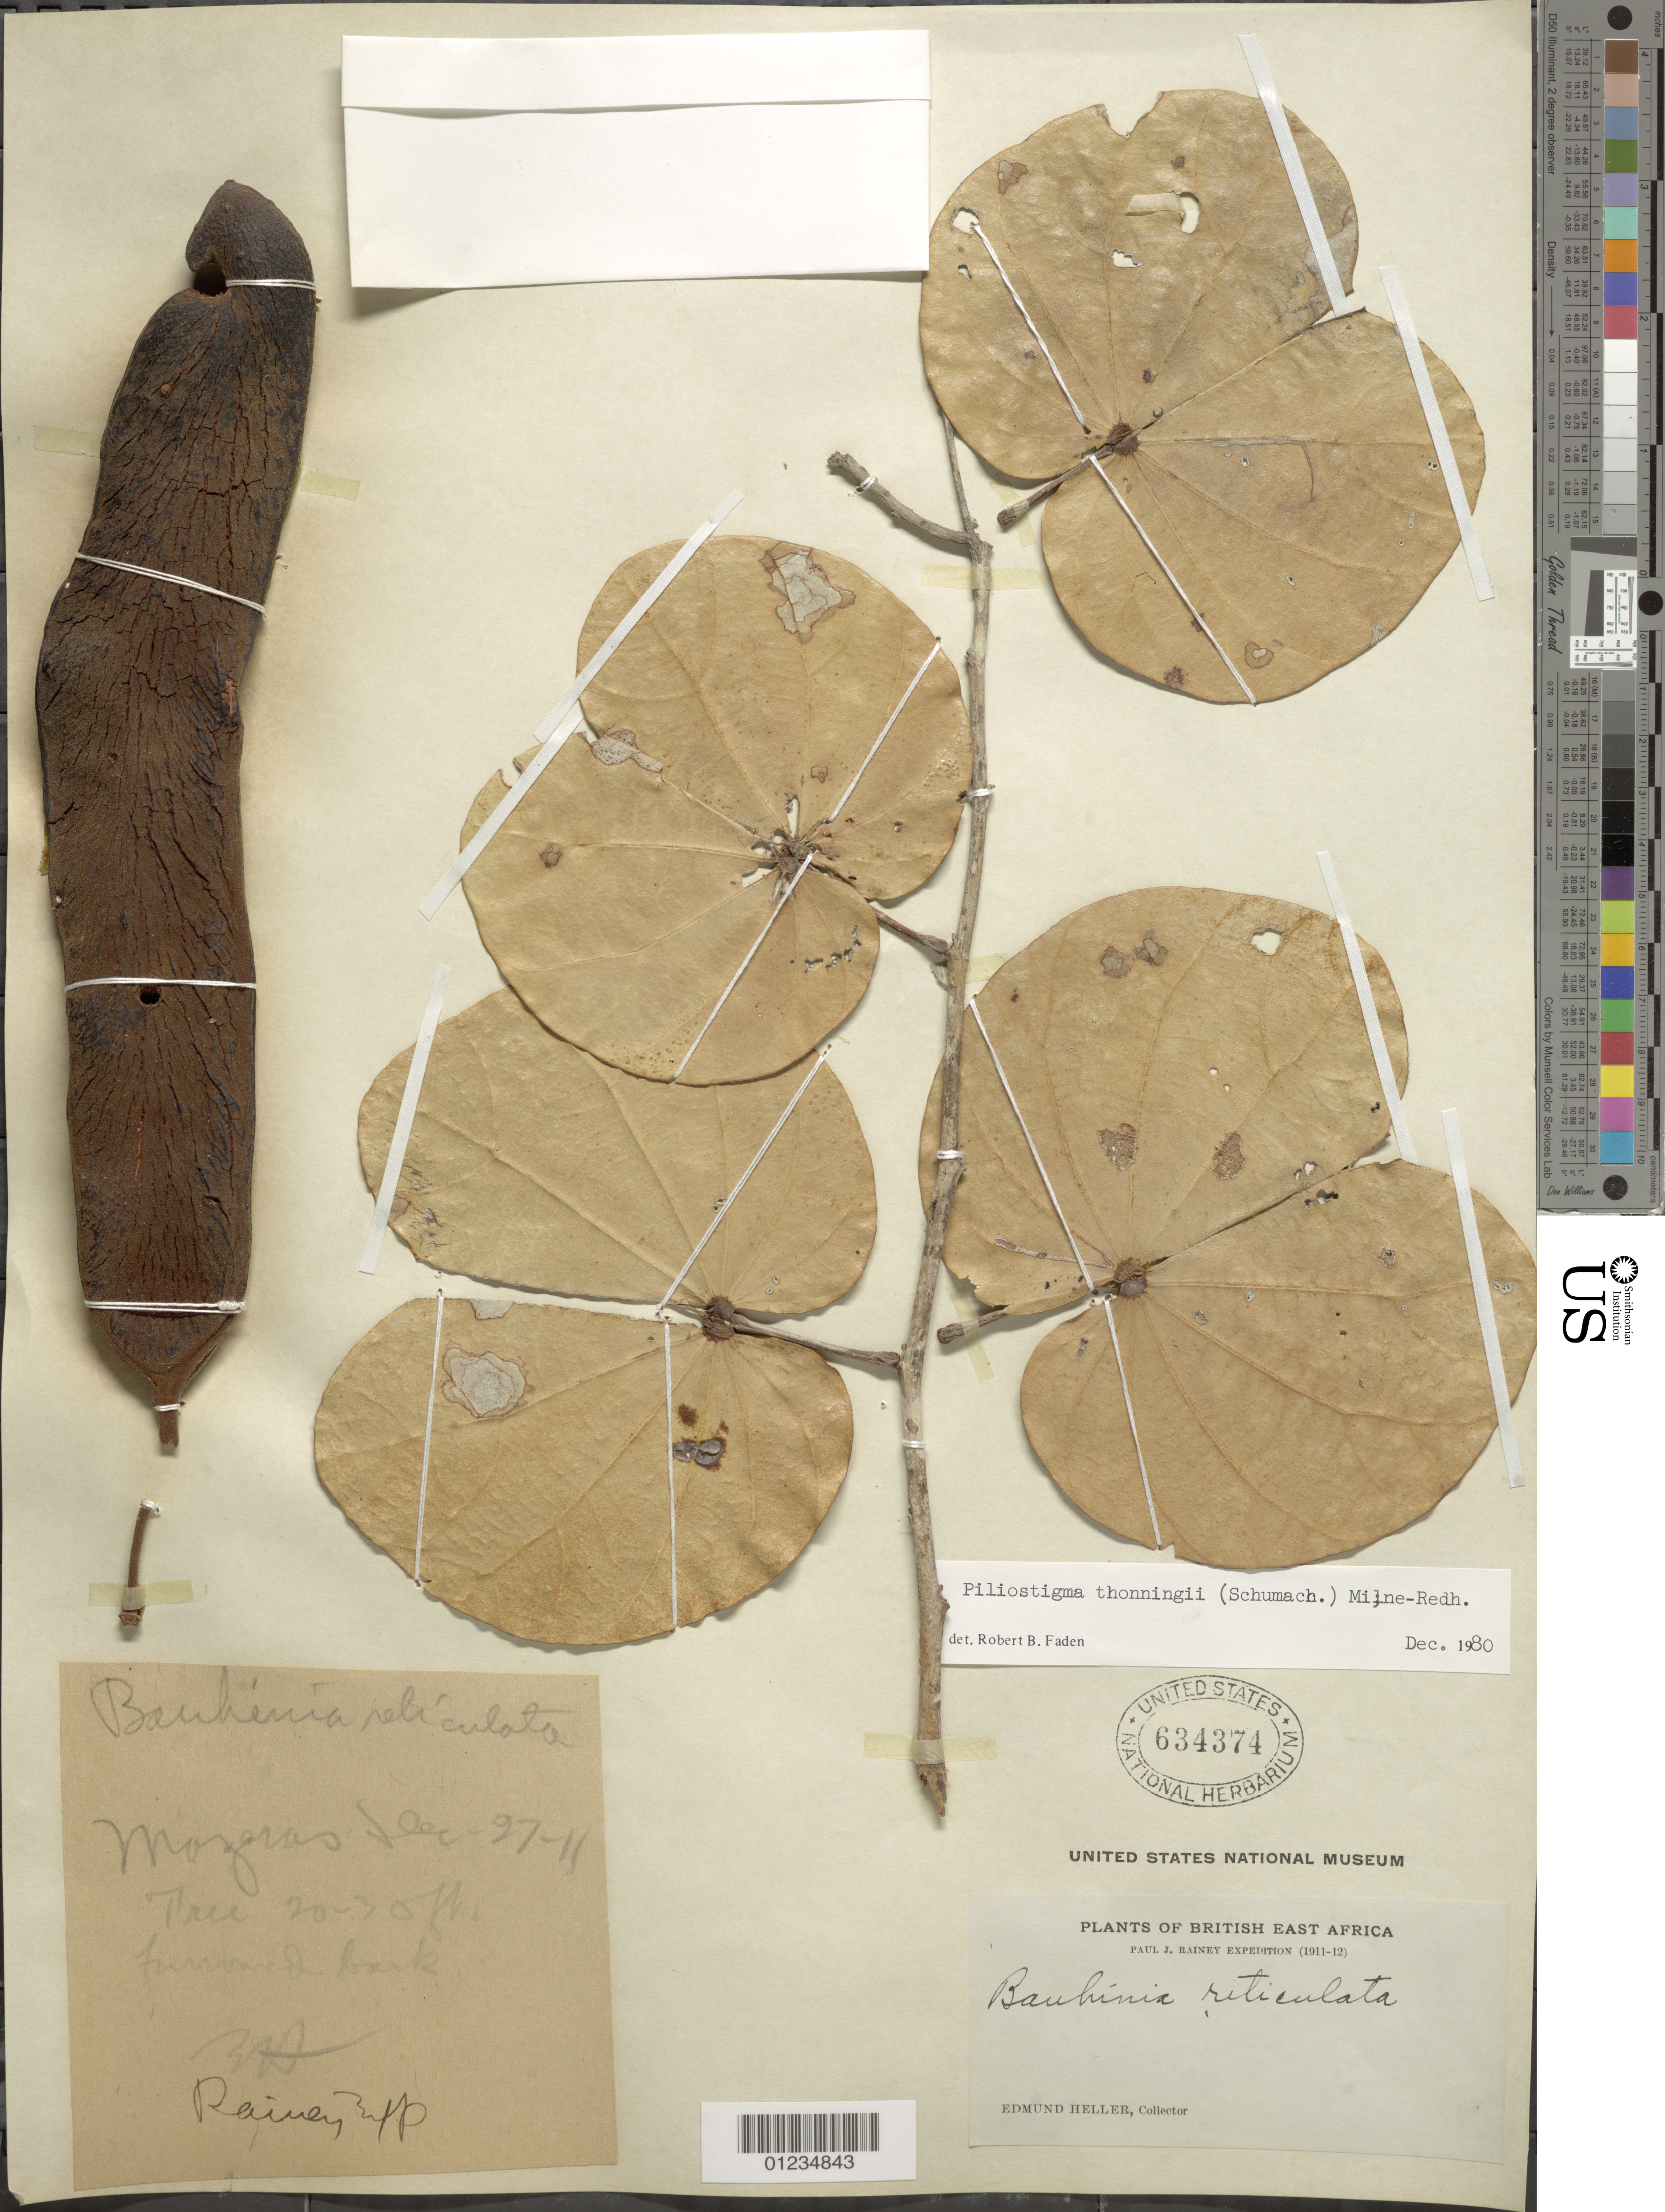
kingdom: Plantae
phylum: Tracheophyta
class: Magnoliopsida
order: Fabales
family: Fabaceae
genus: Piliostigma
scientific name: Piliostigma thonningii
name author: (Schumach.) Milne-Redh.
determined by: Faden, Robert B., (US), Smithsonian Institution - National Museum of Natural History (UNITED STATES)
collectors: E. Heller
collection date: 1911-12-27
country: Kenya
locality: Mazeras.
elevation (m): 6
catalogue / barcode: US 634374